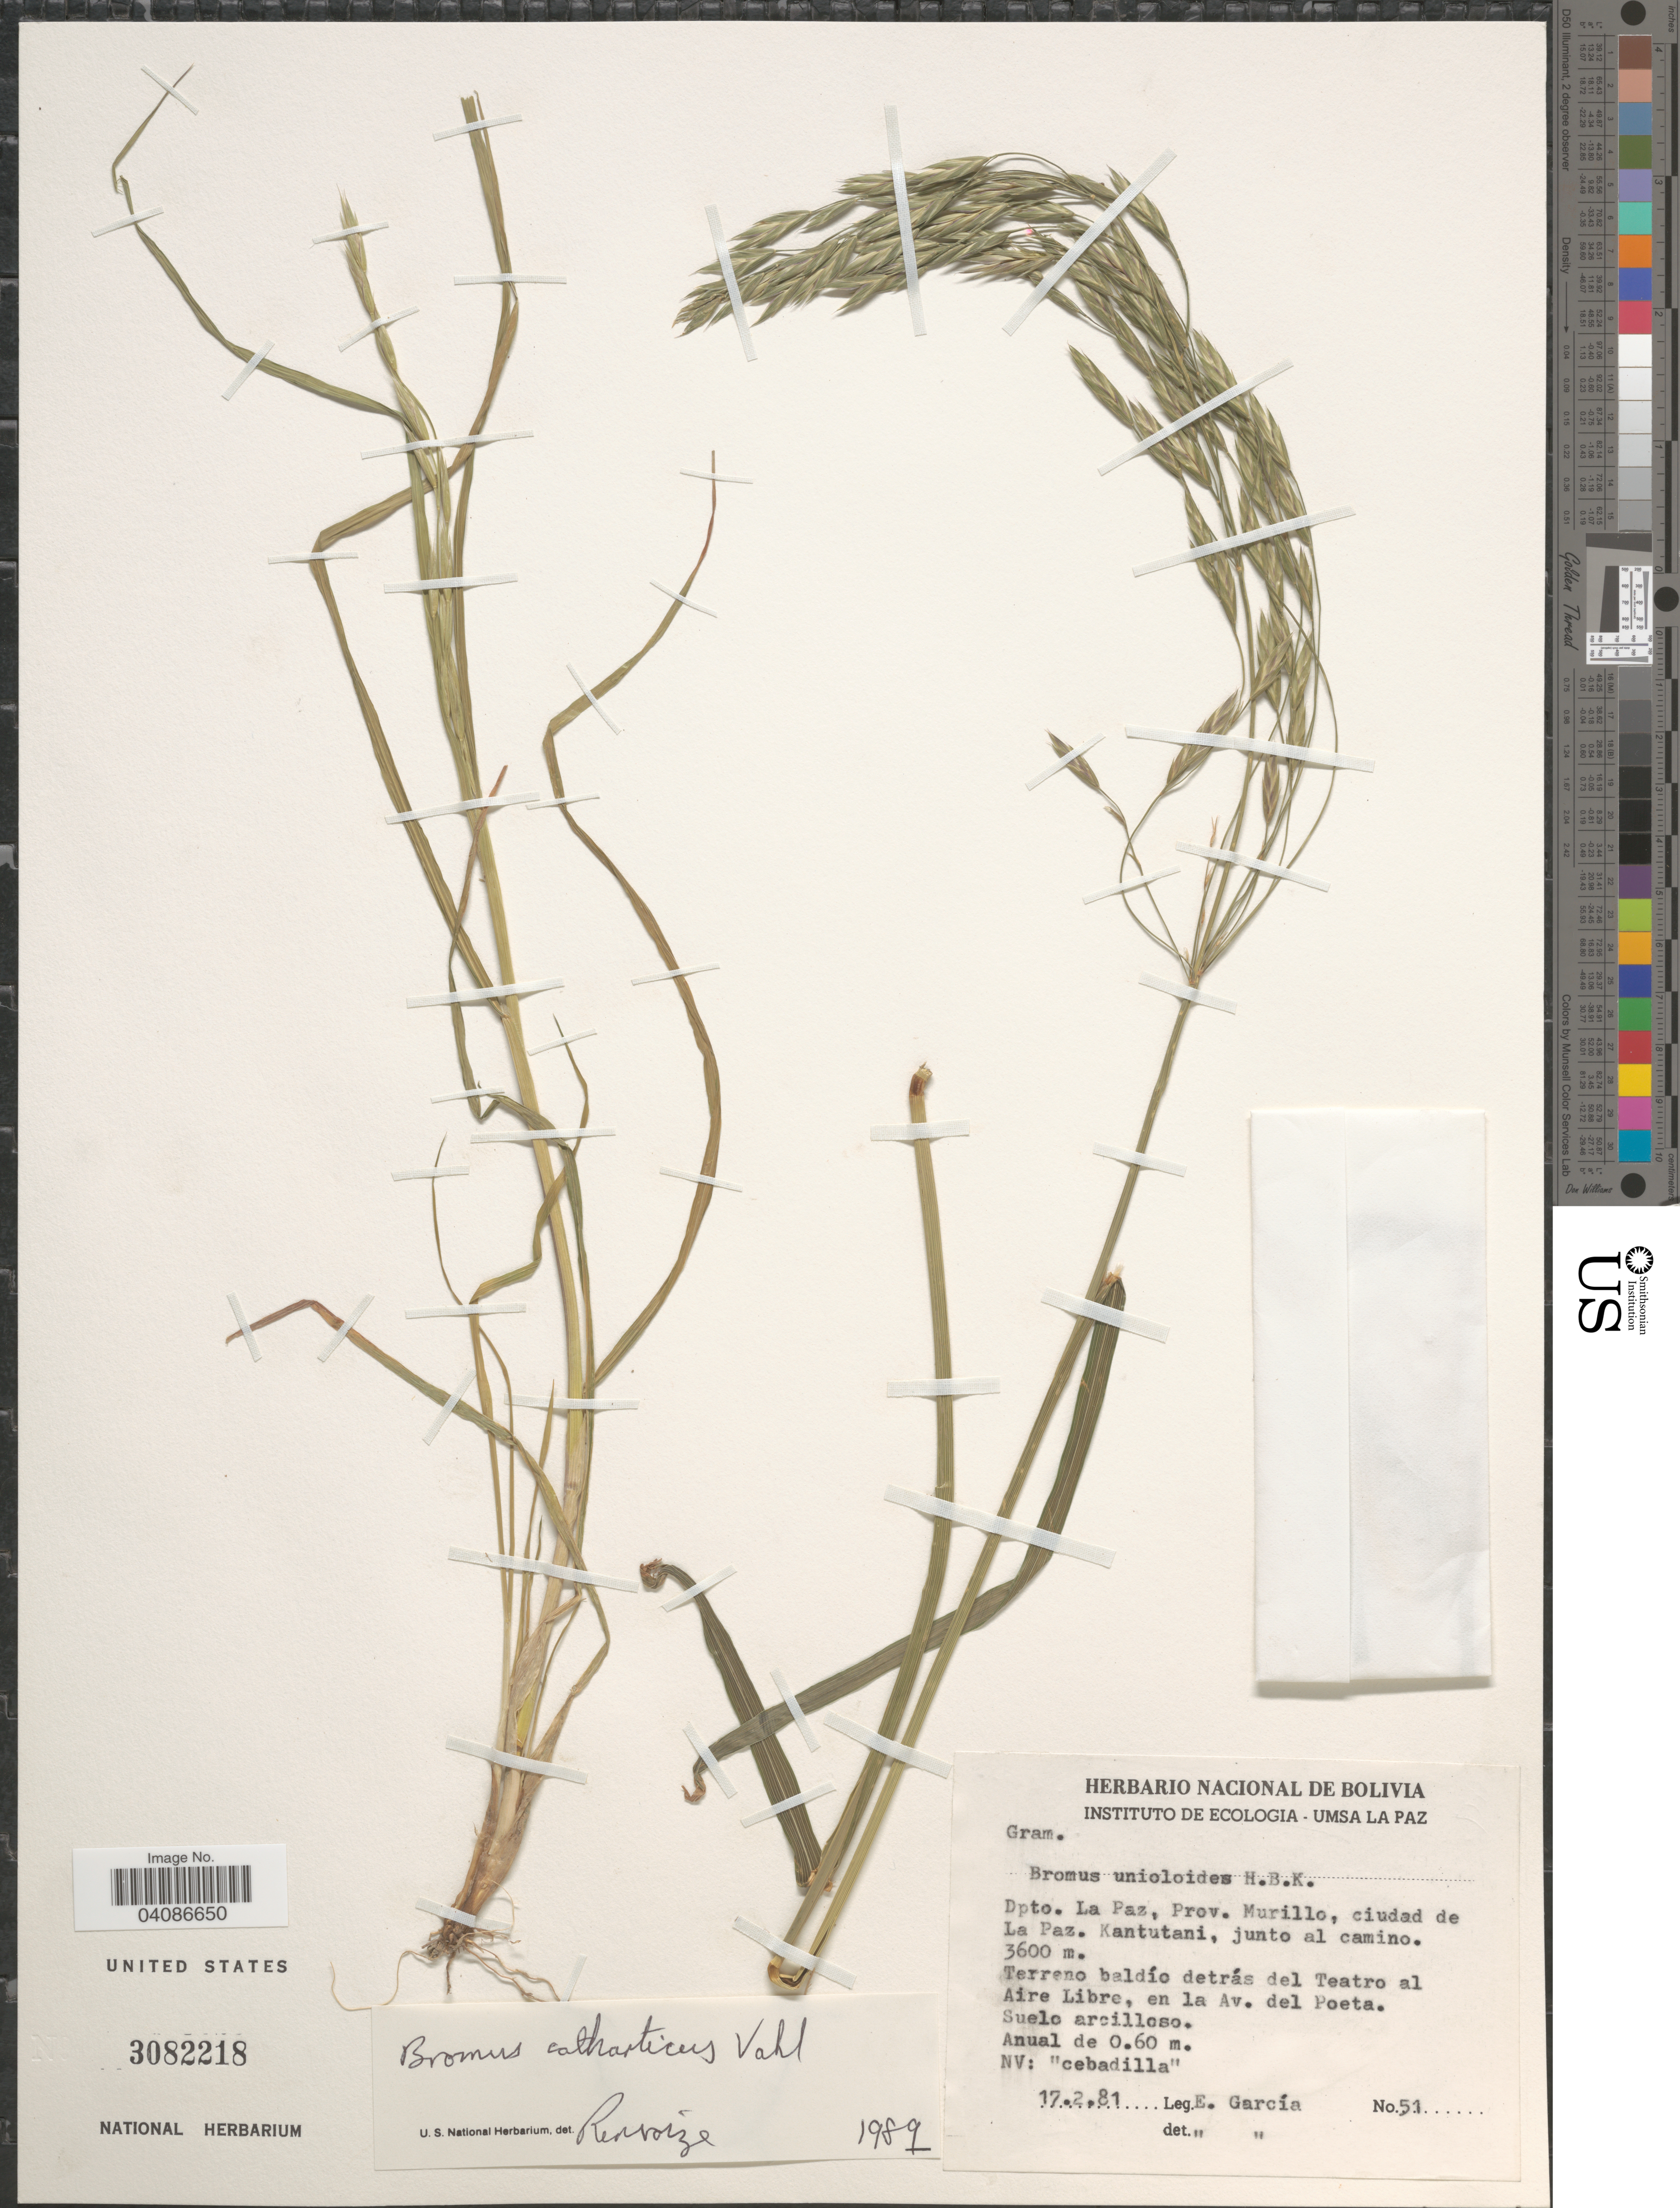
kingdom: Plantae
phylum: Tracheophyta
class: Liliopsida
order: Poales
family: Poaceae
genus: Bromus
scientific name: Bromus catharticus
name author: Vahl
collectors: E. García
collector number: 51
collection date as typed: Transcribed d/m/y: 17/2/81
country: Bolivia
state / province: La Paz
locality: Dpto. La Paz, Prov. Murillo, ciudad de La Paz. Kantutani, junto al camino. Terreno baldío detrás del Teatro al Aire Libre, en la Av. del Poeta.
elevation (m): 3600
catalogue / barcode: US 3082218